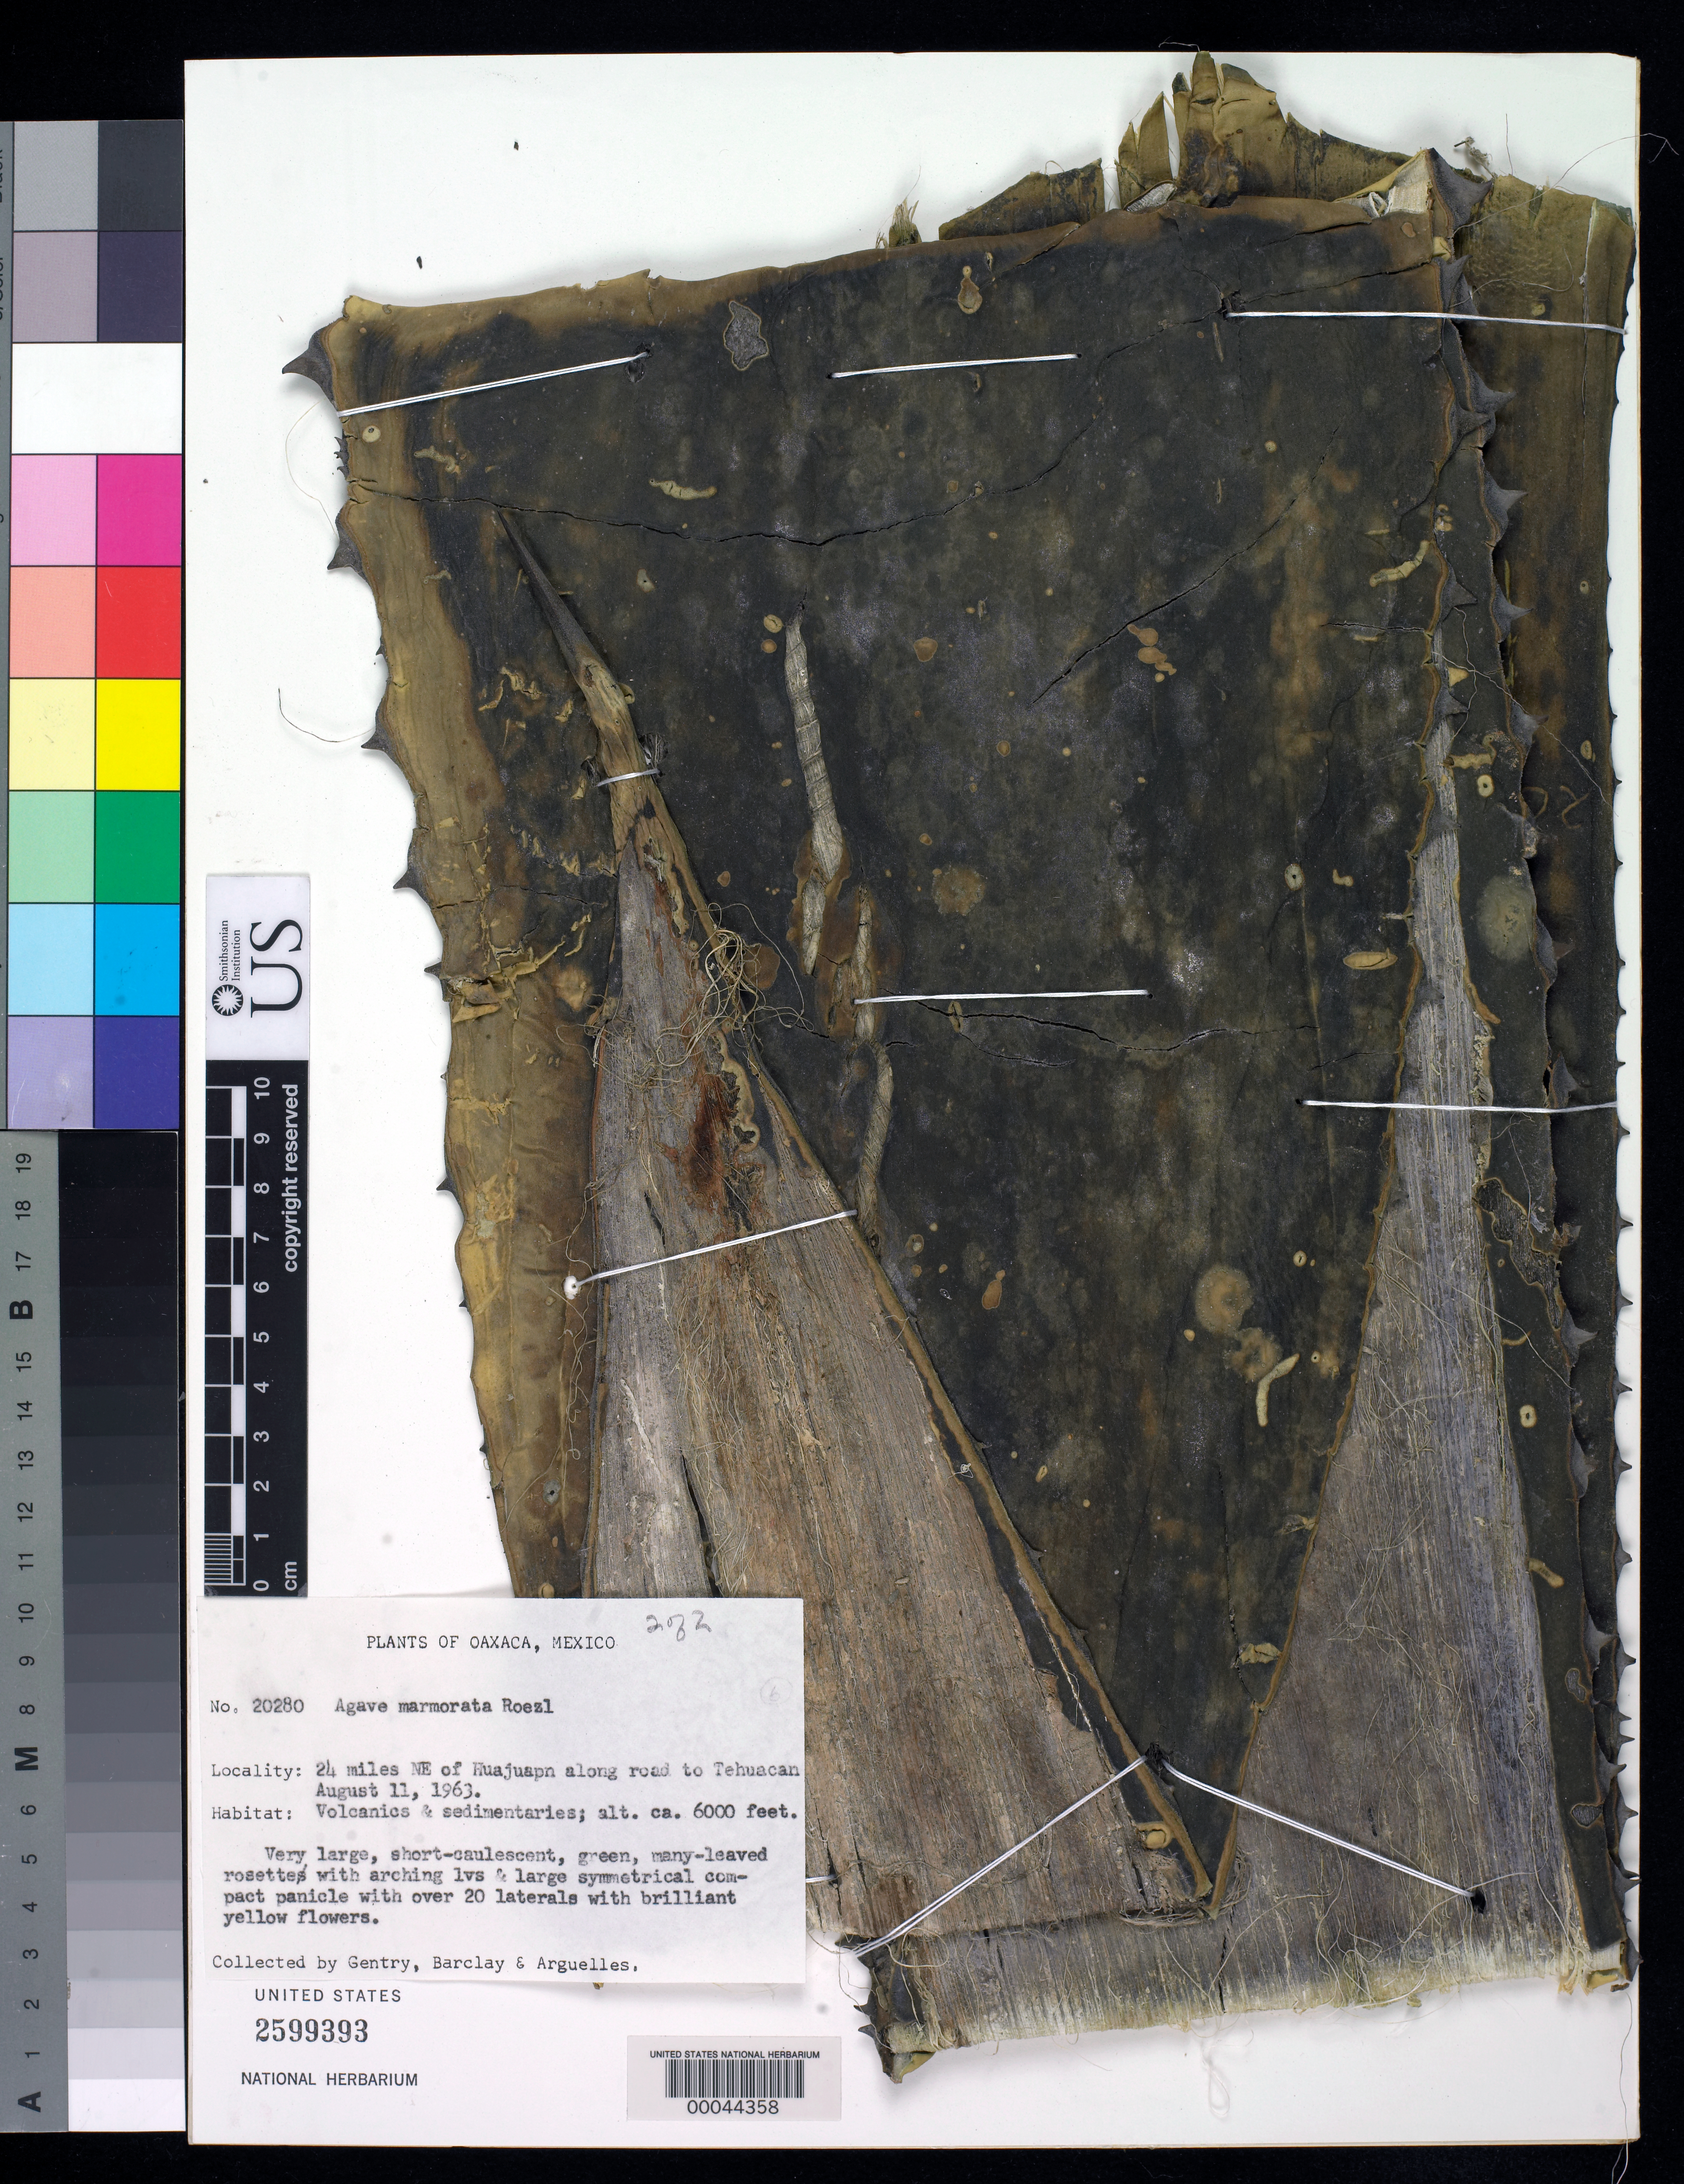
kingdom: Plantae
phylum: Tracheophyta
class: Liliopsida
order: Asparagales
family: Asparagaceae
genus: Agave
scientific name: Agave marmorata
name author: Roezl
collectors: H. S. Gentry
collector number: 20280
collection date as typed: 11 Aug 1963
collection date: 1963-08-11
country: Mexico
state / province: Oaxaca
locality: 24 mi NE of Huajuapan along road to Tehuacan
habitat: Volcanics & sedimentaries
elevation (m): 1829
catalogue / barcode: US 2599393